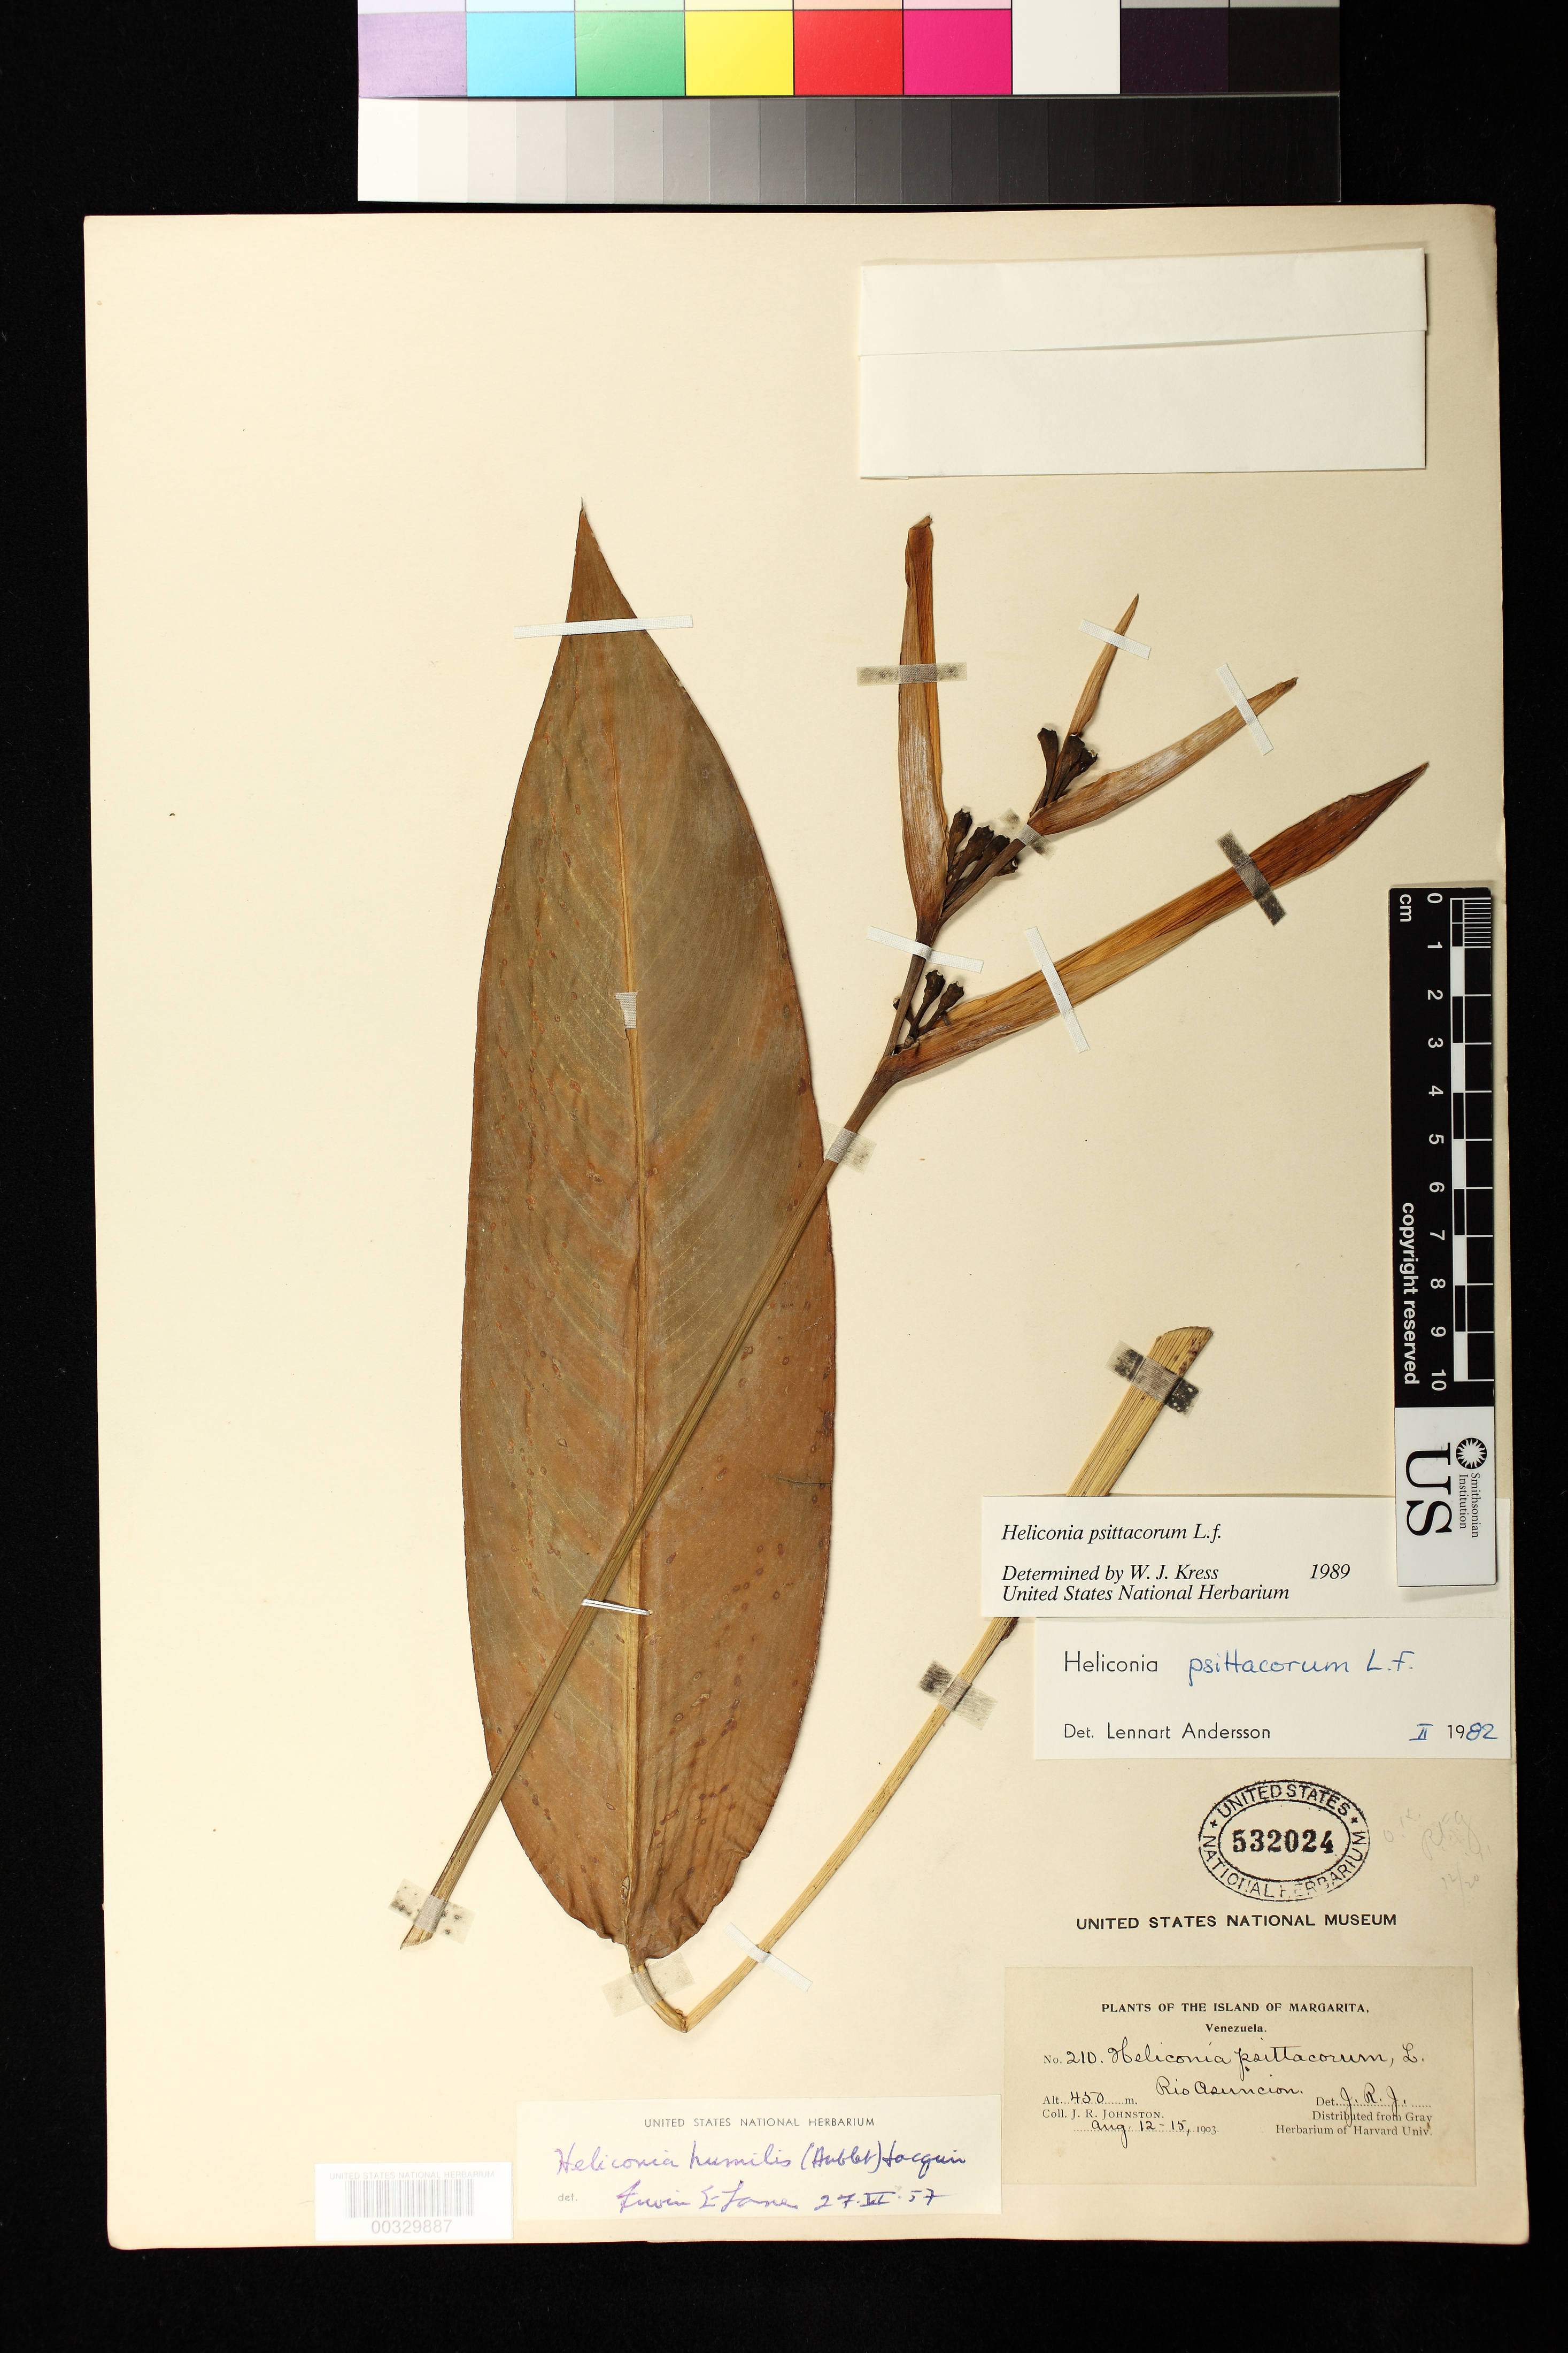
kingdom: Plantae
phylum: Tracheophyta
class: Liliopsida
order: Zingiberales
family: Heliconiaceae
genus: Heliconia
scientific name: Heliconia psittacorum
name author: L. f.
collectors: J. Johnston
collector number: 210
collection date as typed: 12 Aug 1903 to 15 Aug 1903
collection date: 1903-08-12/1903-08-15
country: Venezuela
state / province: Nueva Esparta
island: Margarita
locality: Island of margarita, rio asuncion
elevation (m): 450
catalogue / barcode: US 532024